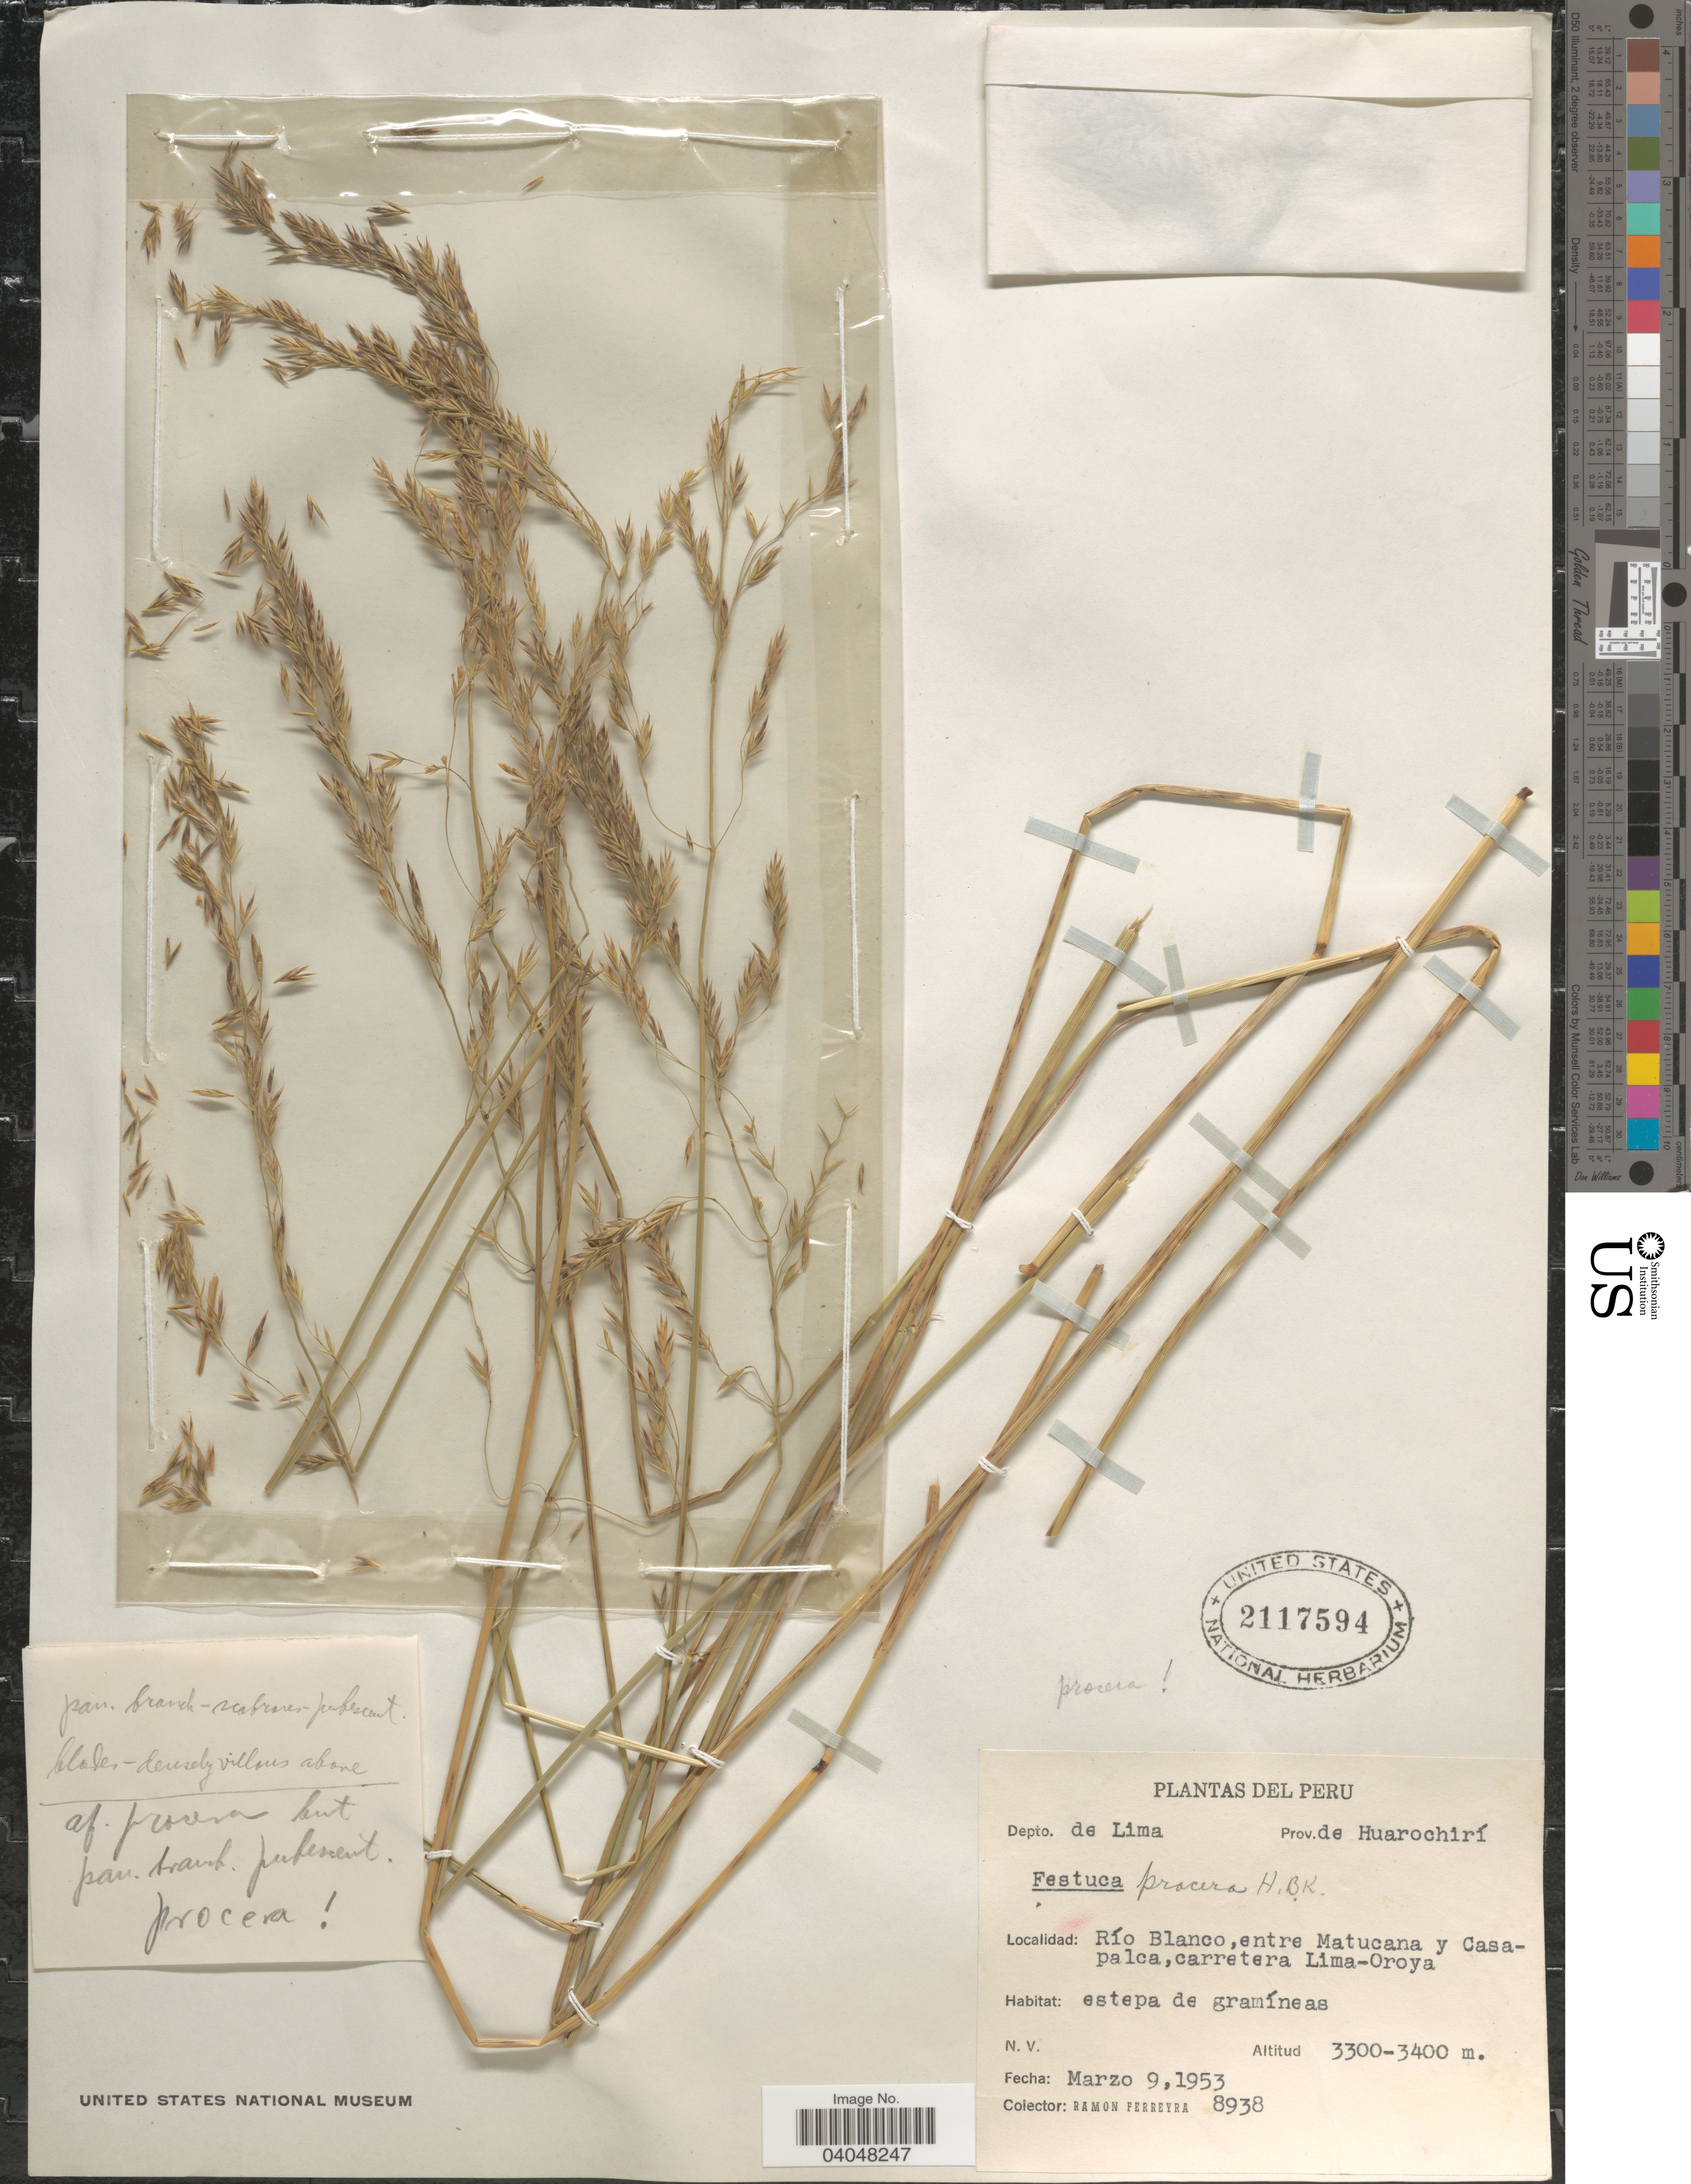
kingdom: Plantae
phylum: Tracheophyta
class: Liliopsida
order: Poales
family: Poaceae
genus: Festuca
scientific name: Festuca procera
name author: Kunth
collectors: R. A. Ferreyra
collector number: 8938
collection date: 1953-03-09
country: Peru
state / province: Lima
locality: Depto. de Lima. Prov. de Huarochirí. Río Blanco, entre Matucana y Casapalca, carretera Lima-Oroya.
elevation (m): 3300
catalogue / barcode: US 2117594